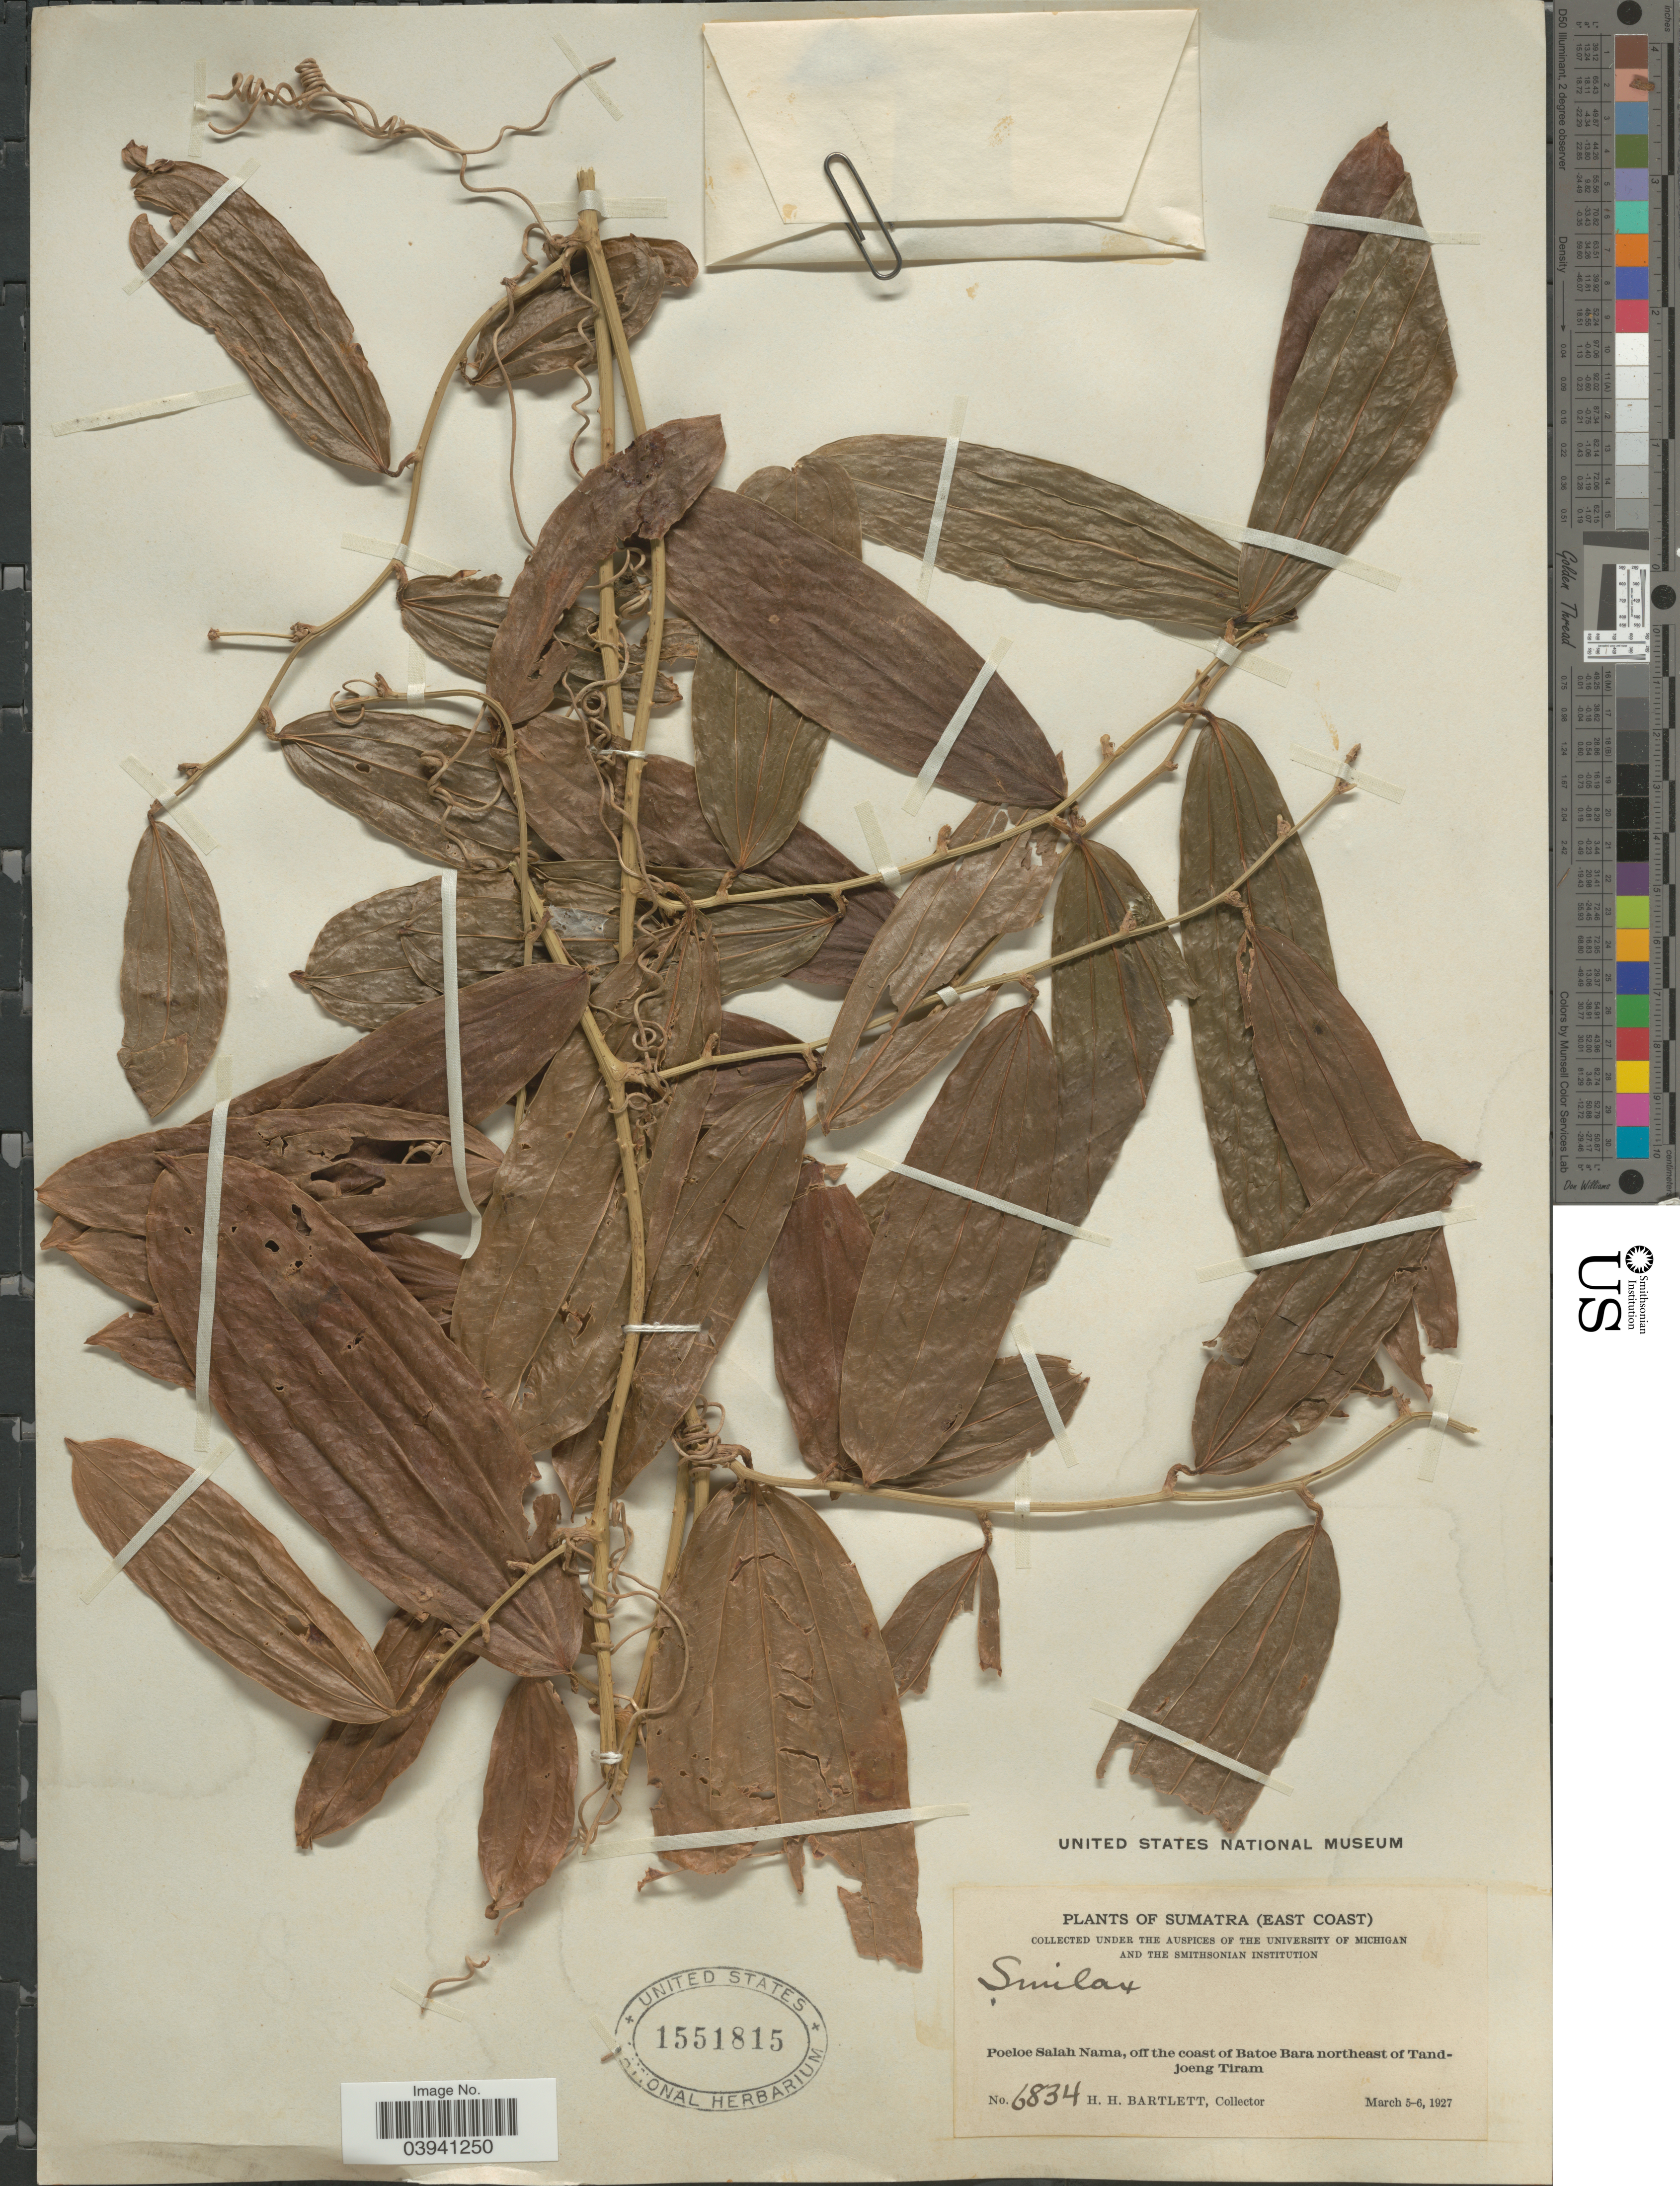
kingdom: Plantae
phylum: Tracheophyta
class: Liliopsida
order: Liliales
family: Smilacaceae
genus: Smilax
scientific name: Smilax sp.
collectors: H. H. Bartlett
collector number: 6834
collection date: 1927-03-05/1927-03-06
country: Indonesia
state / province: Sumatra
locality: (East Coast). Poeloe Salah Nama, off the coast of Batoe Bara northeast of Tandjoeng Tiram.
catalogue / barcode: US 1551815